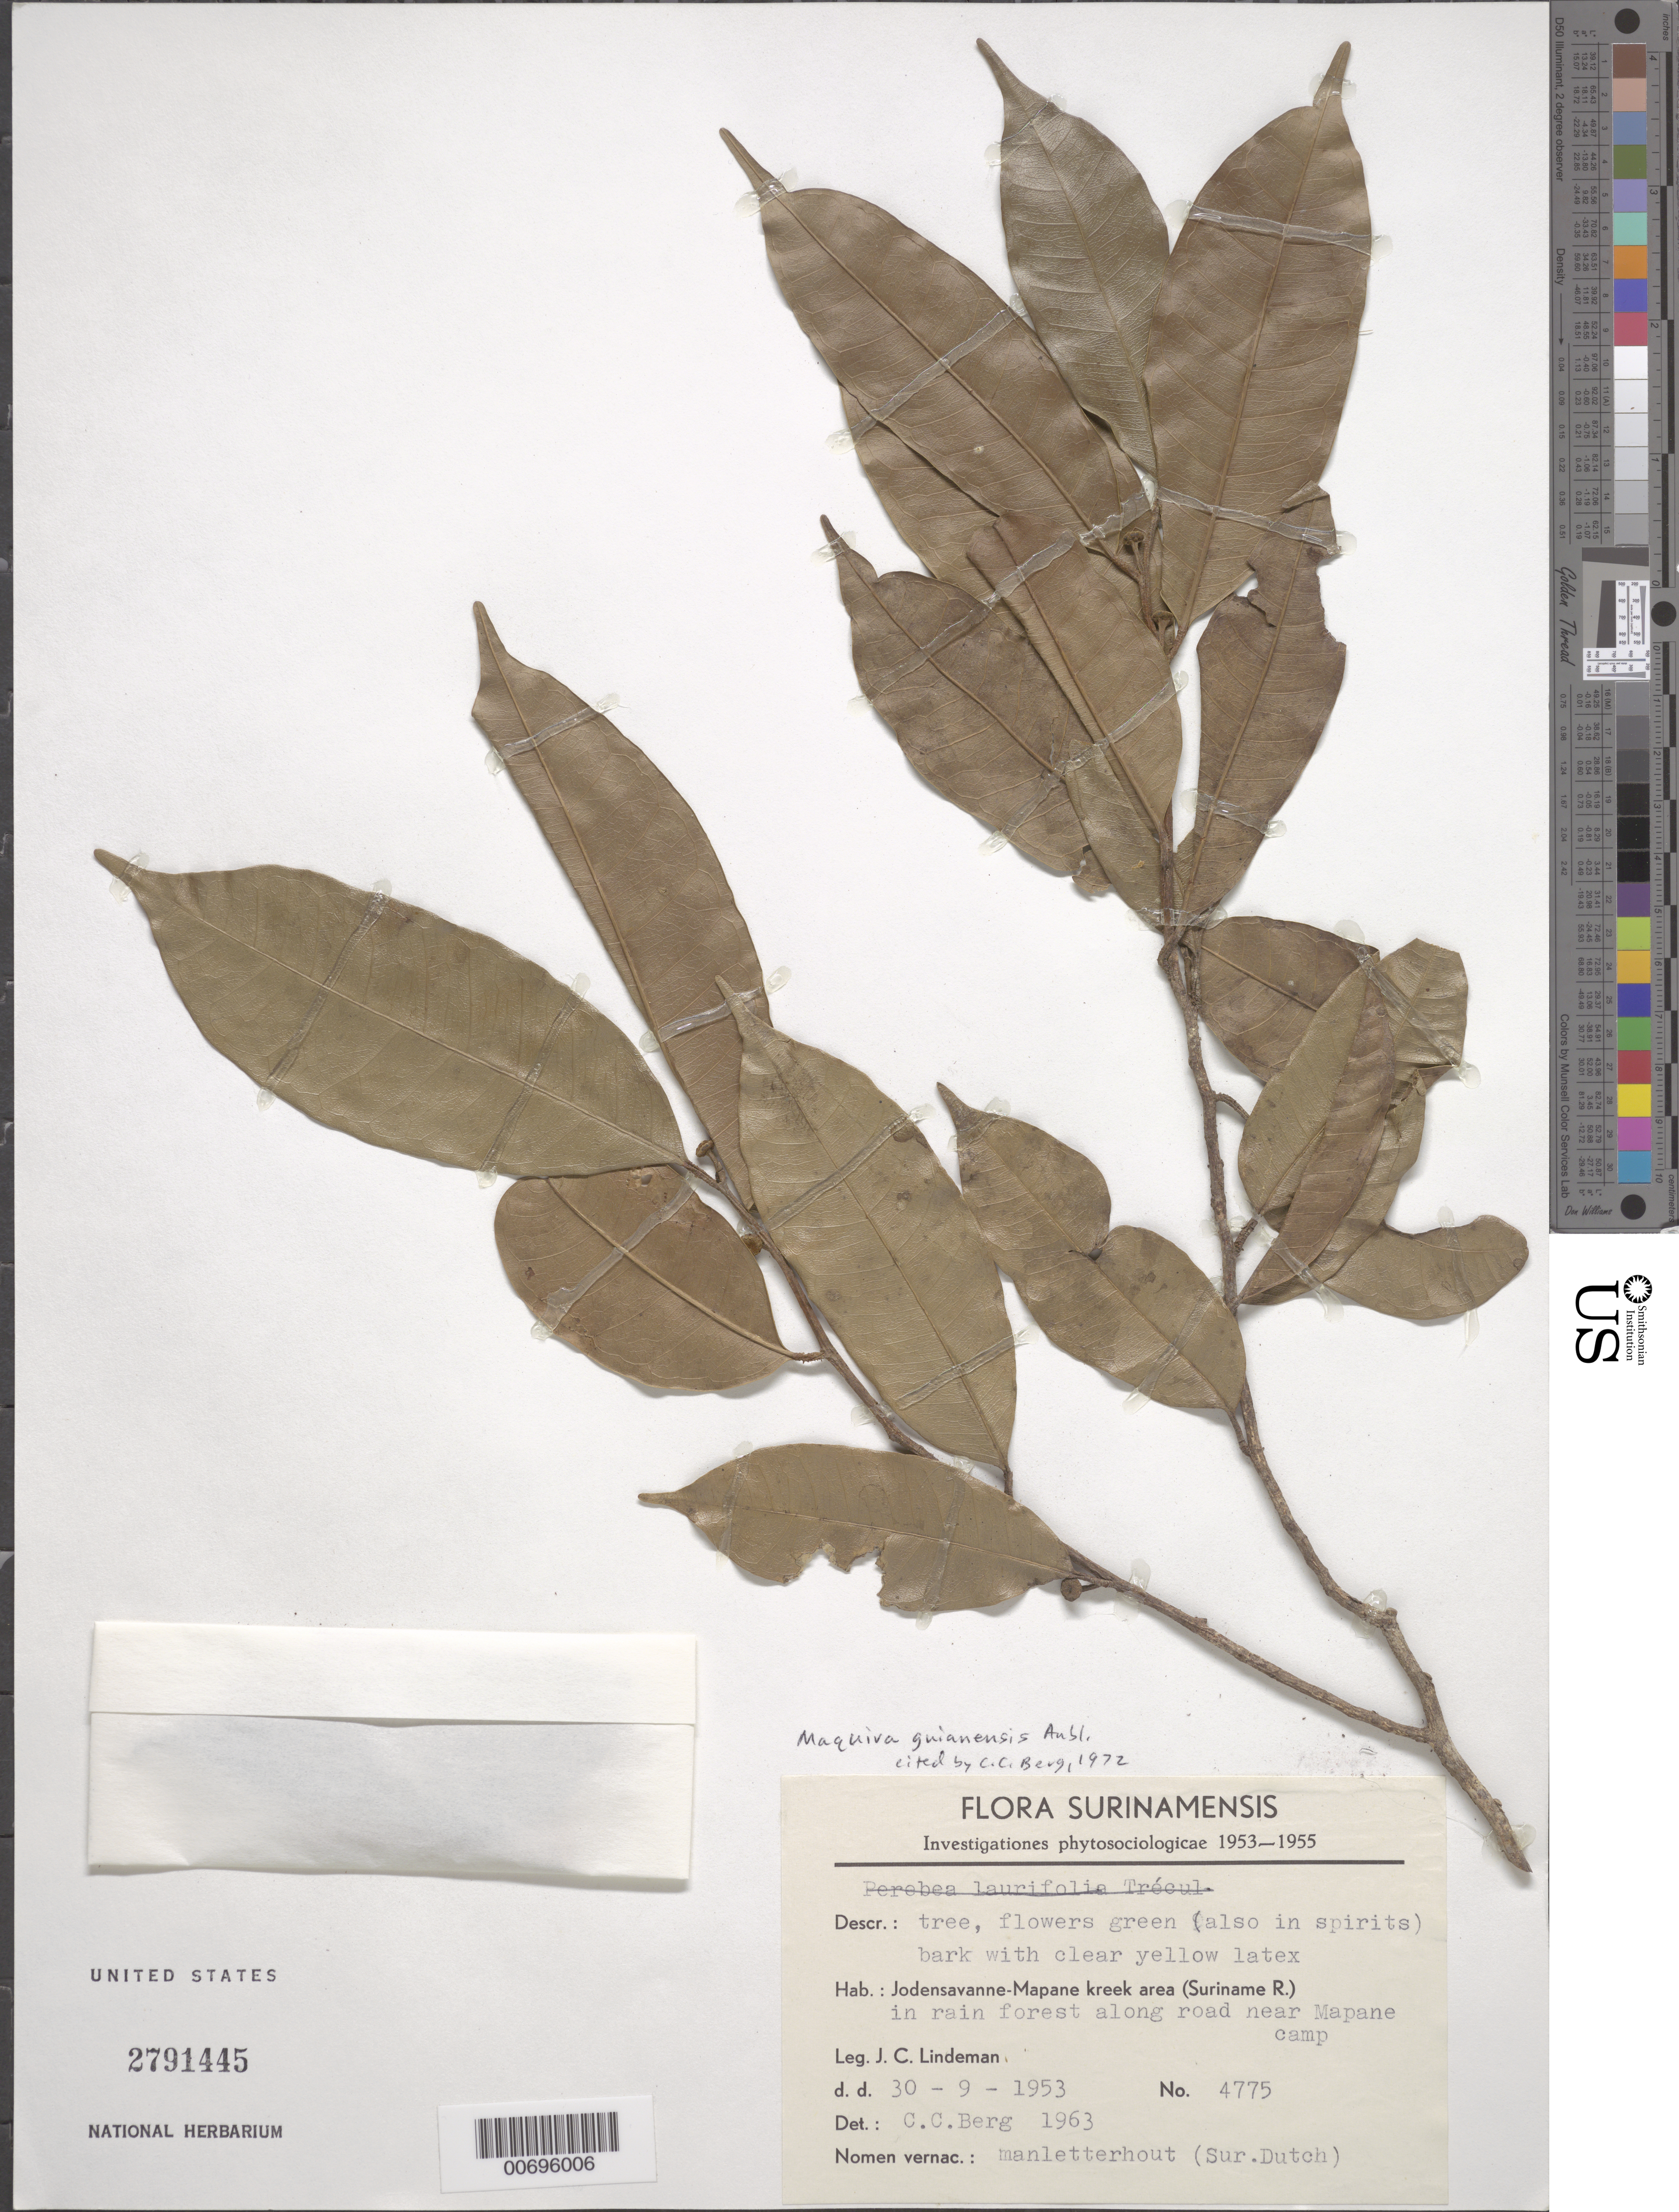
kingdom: Plantae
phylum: Tracheophyta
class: Magnoliopsida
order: Rosales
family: Moraceae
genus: Maquira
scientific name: Maquira guianensis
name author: Aubl.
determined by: Berg, C. C.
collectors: J. C. Lindeman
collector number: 4775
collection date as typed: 30-Sep-53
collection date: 1953-09-30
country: Suriname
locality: Jodensavanne-Mapane kreek area (Suriname River)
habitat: Rainforest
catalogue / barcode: US 2791445